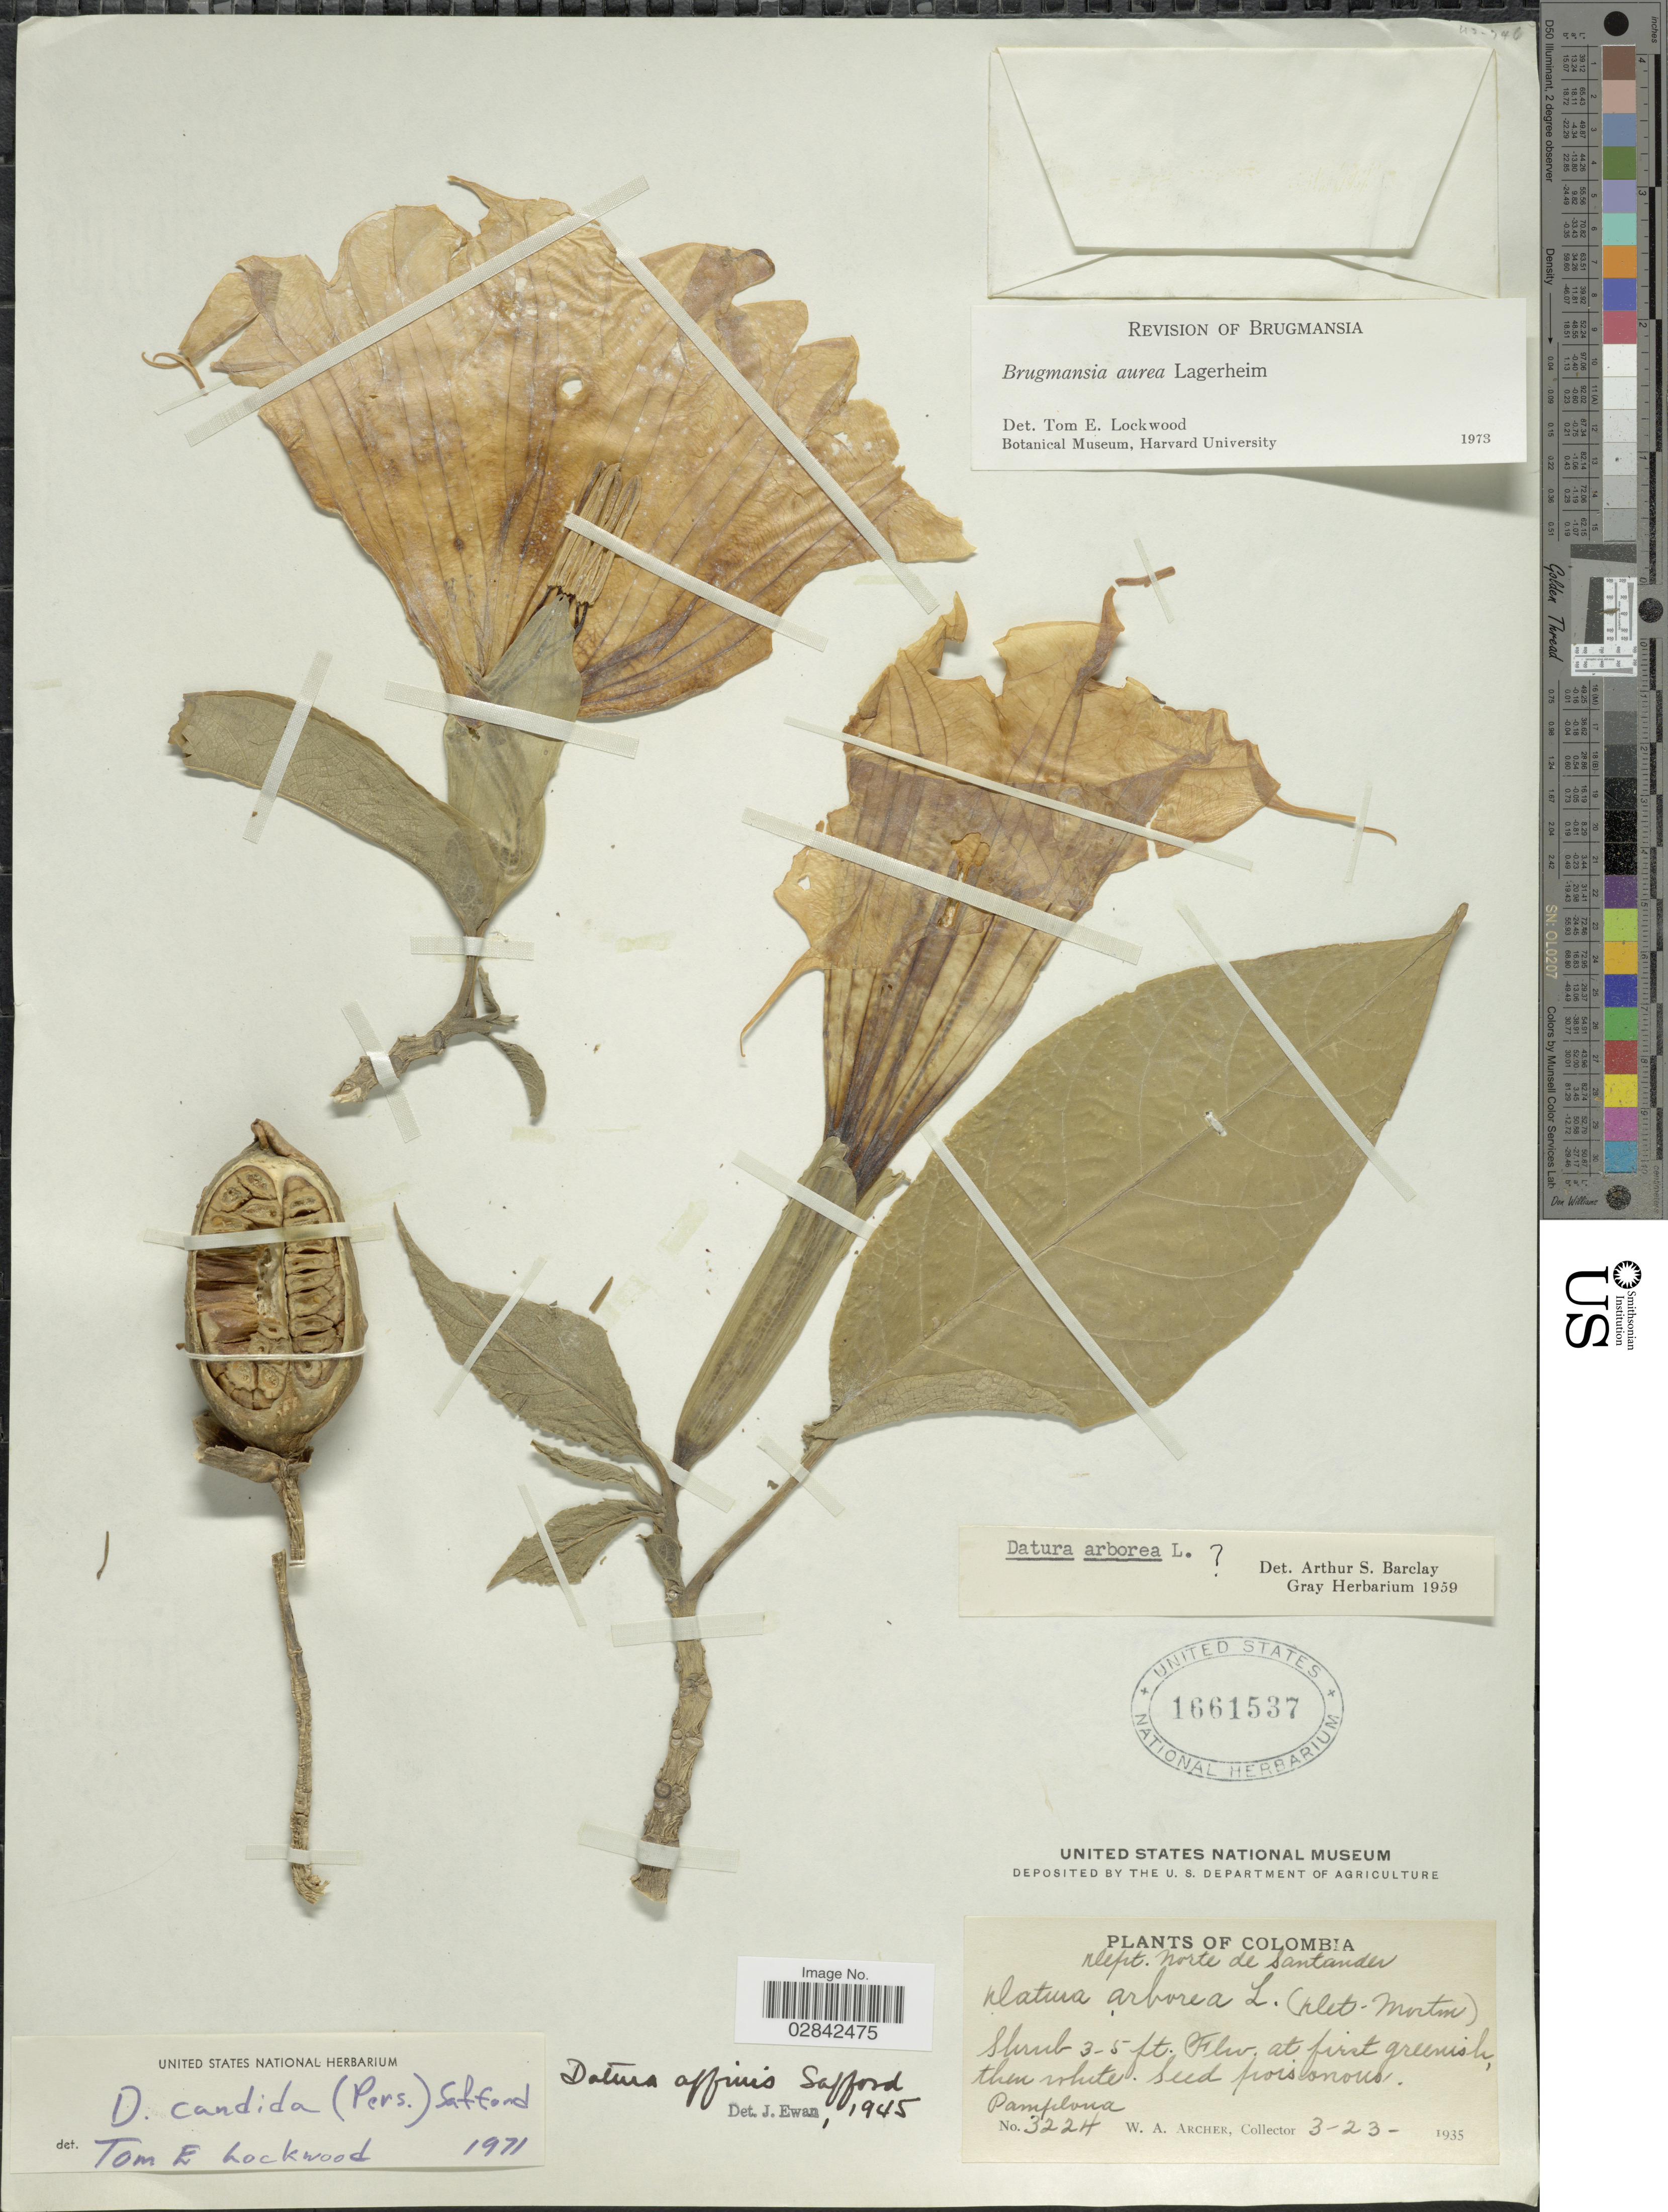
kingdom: Plantae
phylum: Tracheophyta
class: Magnoliopsida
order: Solanales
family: Solanaceae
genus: Brugmansia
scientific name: Brugmansia aurea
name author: Lagerh.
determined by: Lockwood, T. E.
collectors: W. A. Archer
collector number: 3224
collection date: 1935-03-23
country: Colombia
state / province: Norte de Santander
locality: Dept. Norte de Santander, Pamplona.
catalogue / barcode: US 1661537